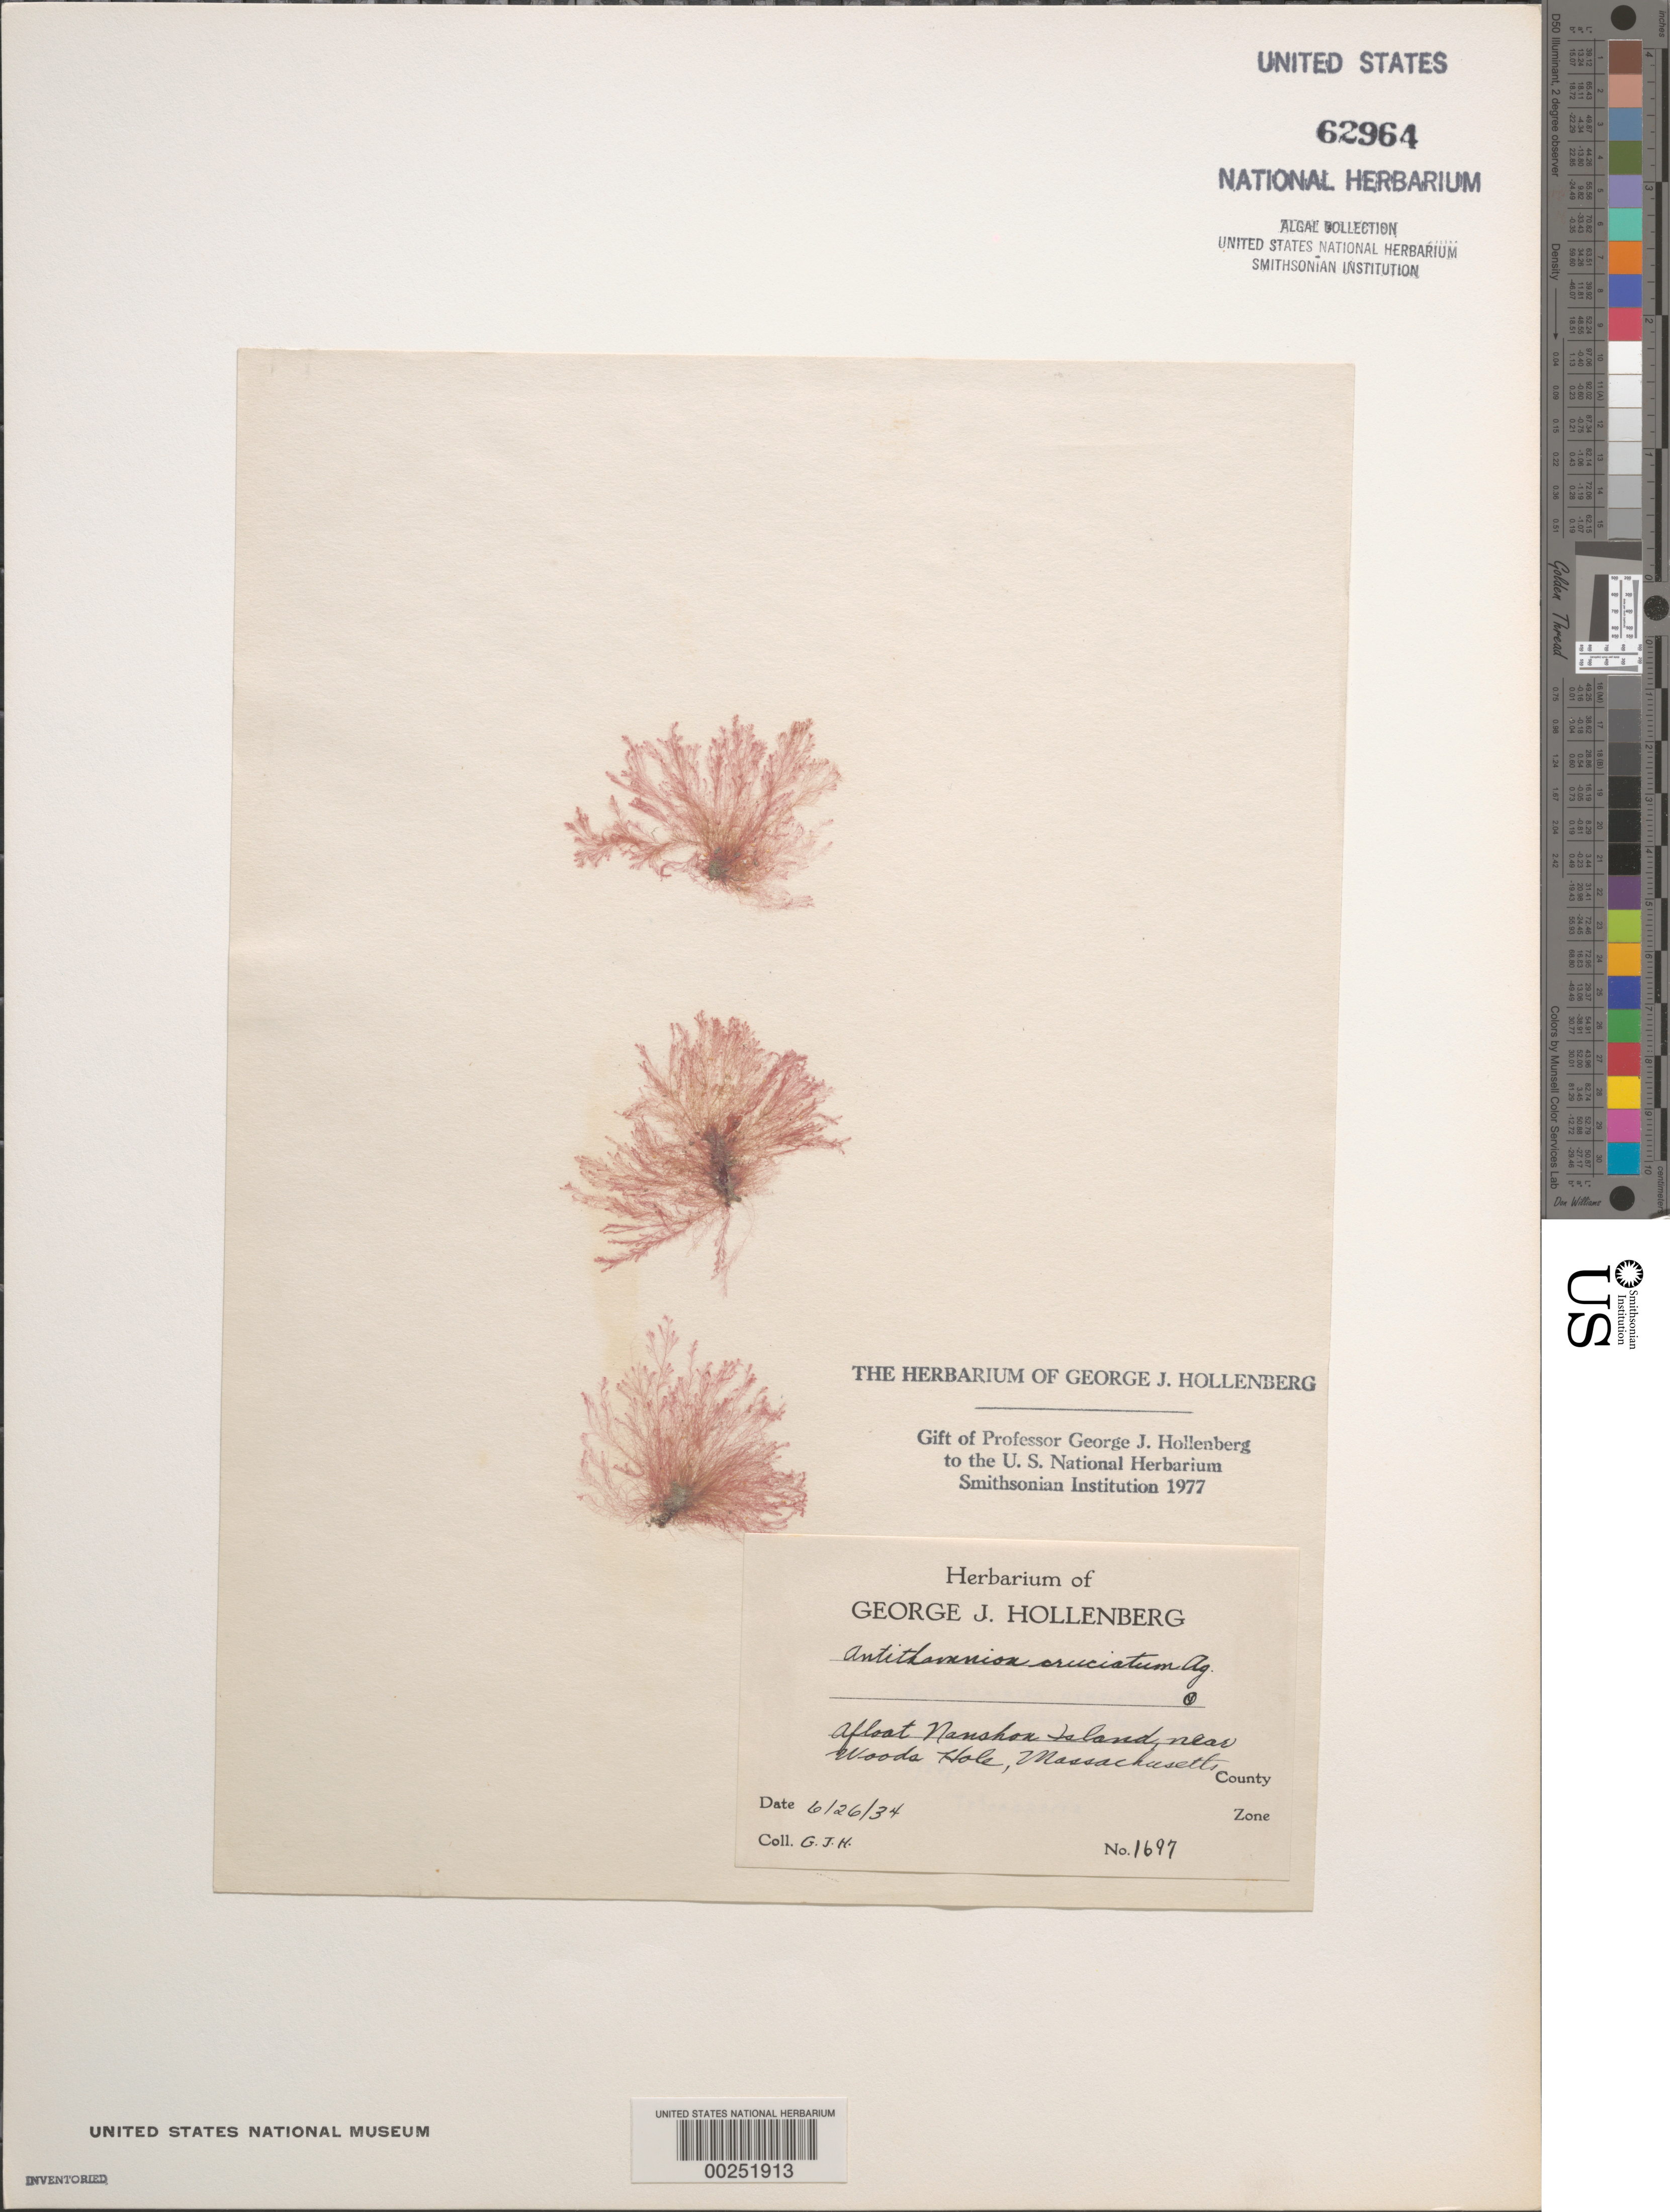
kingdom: Plantae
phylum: Rhodophyta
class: Florideophyceae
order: Ceramiales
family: Ceramiaceae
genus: Antithamnion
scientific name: Antithamnion cruciatum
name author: (C. Agardh) Näg.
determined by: Hollenberg, George J.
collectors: G. Hollenberg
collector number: GJH 1697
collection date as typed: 26 Jun 1934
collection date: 1934-06-26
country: United States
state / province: Massachusetts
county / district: Dukes County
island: Naushon Island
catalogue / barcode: US 62964